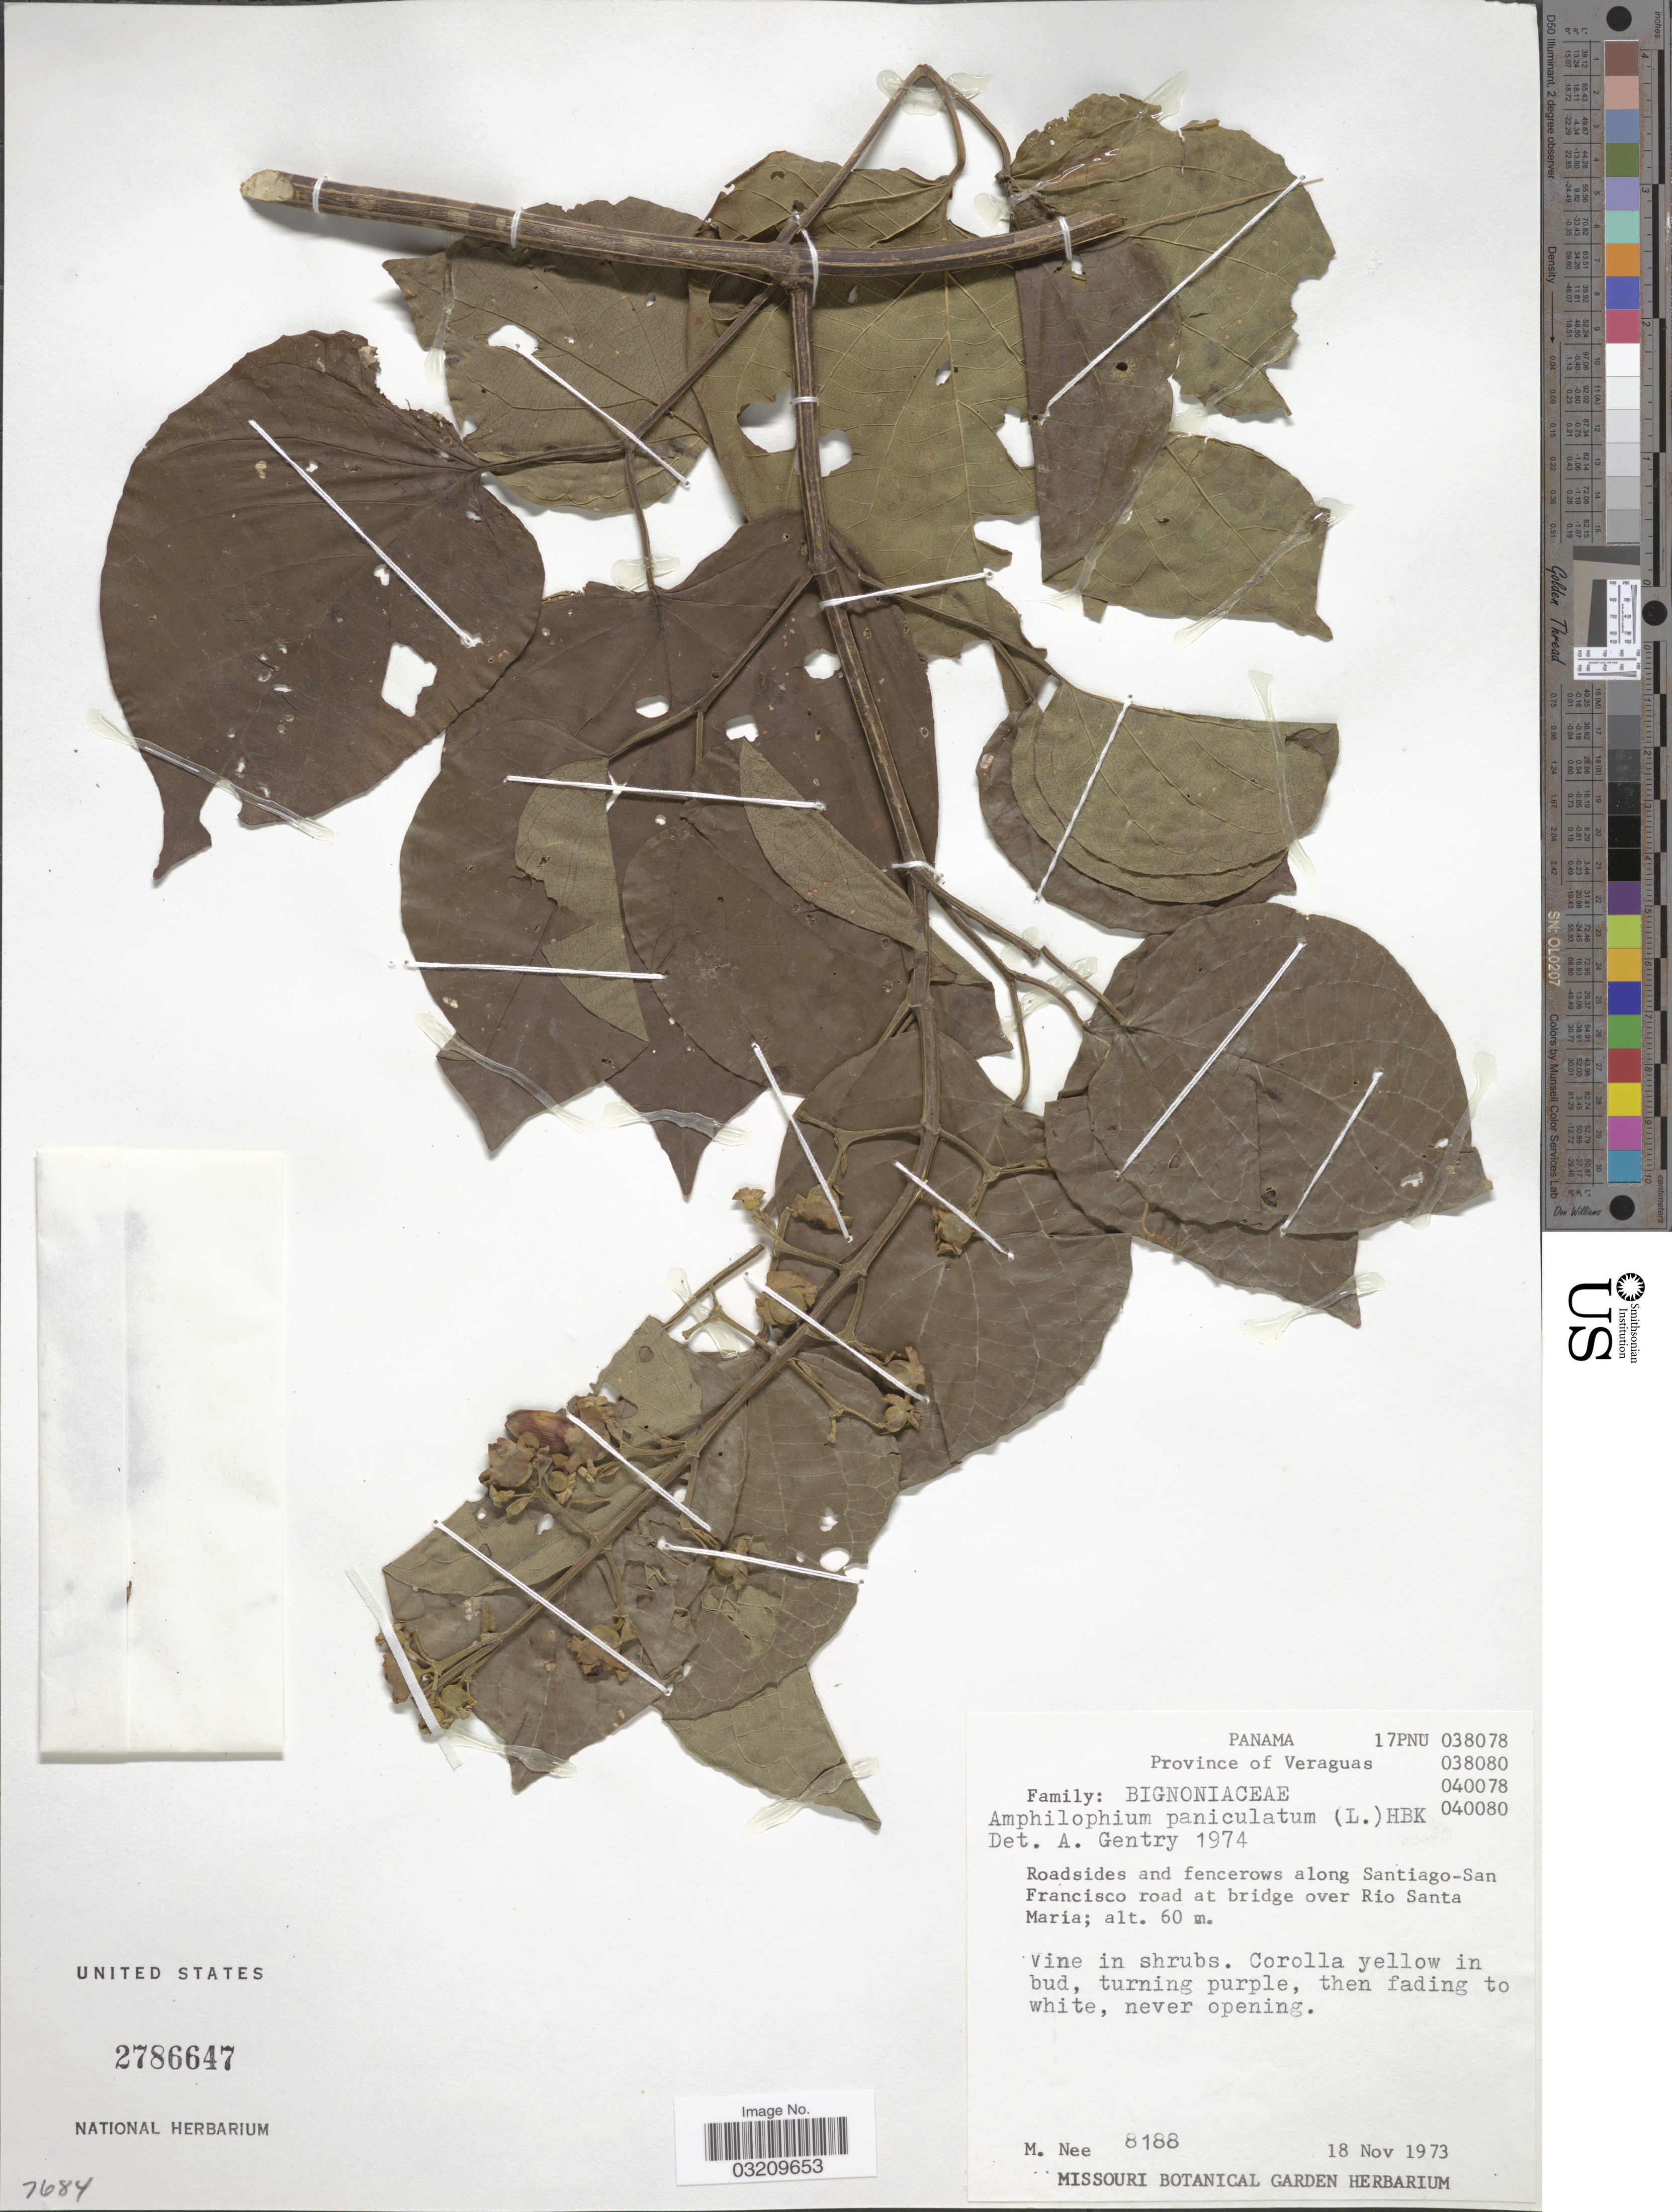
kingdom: Plantae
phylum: Tracheophyta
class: Magnoliopsida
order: Lamiales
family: Bignoniaceae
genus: Amphilophium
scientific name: Amphilophium paniculatum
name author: (L.) Kunth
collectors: M. Nee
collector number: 8188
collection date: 1973-11-18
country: Panama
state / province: Veraguas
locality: Roadsides and fencecrows along Santiago-San Francisco road at bridge over Rio Santa María.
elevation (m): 60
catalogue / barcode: US 2786647